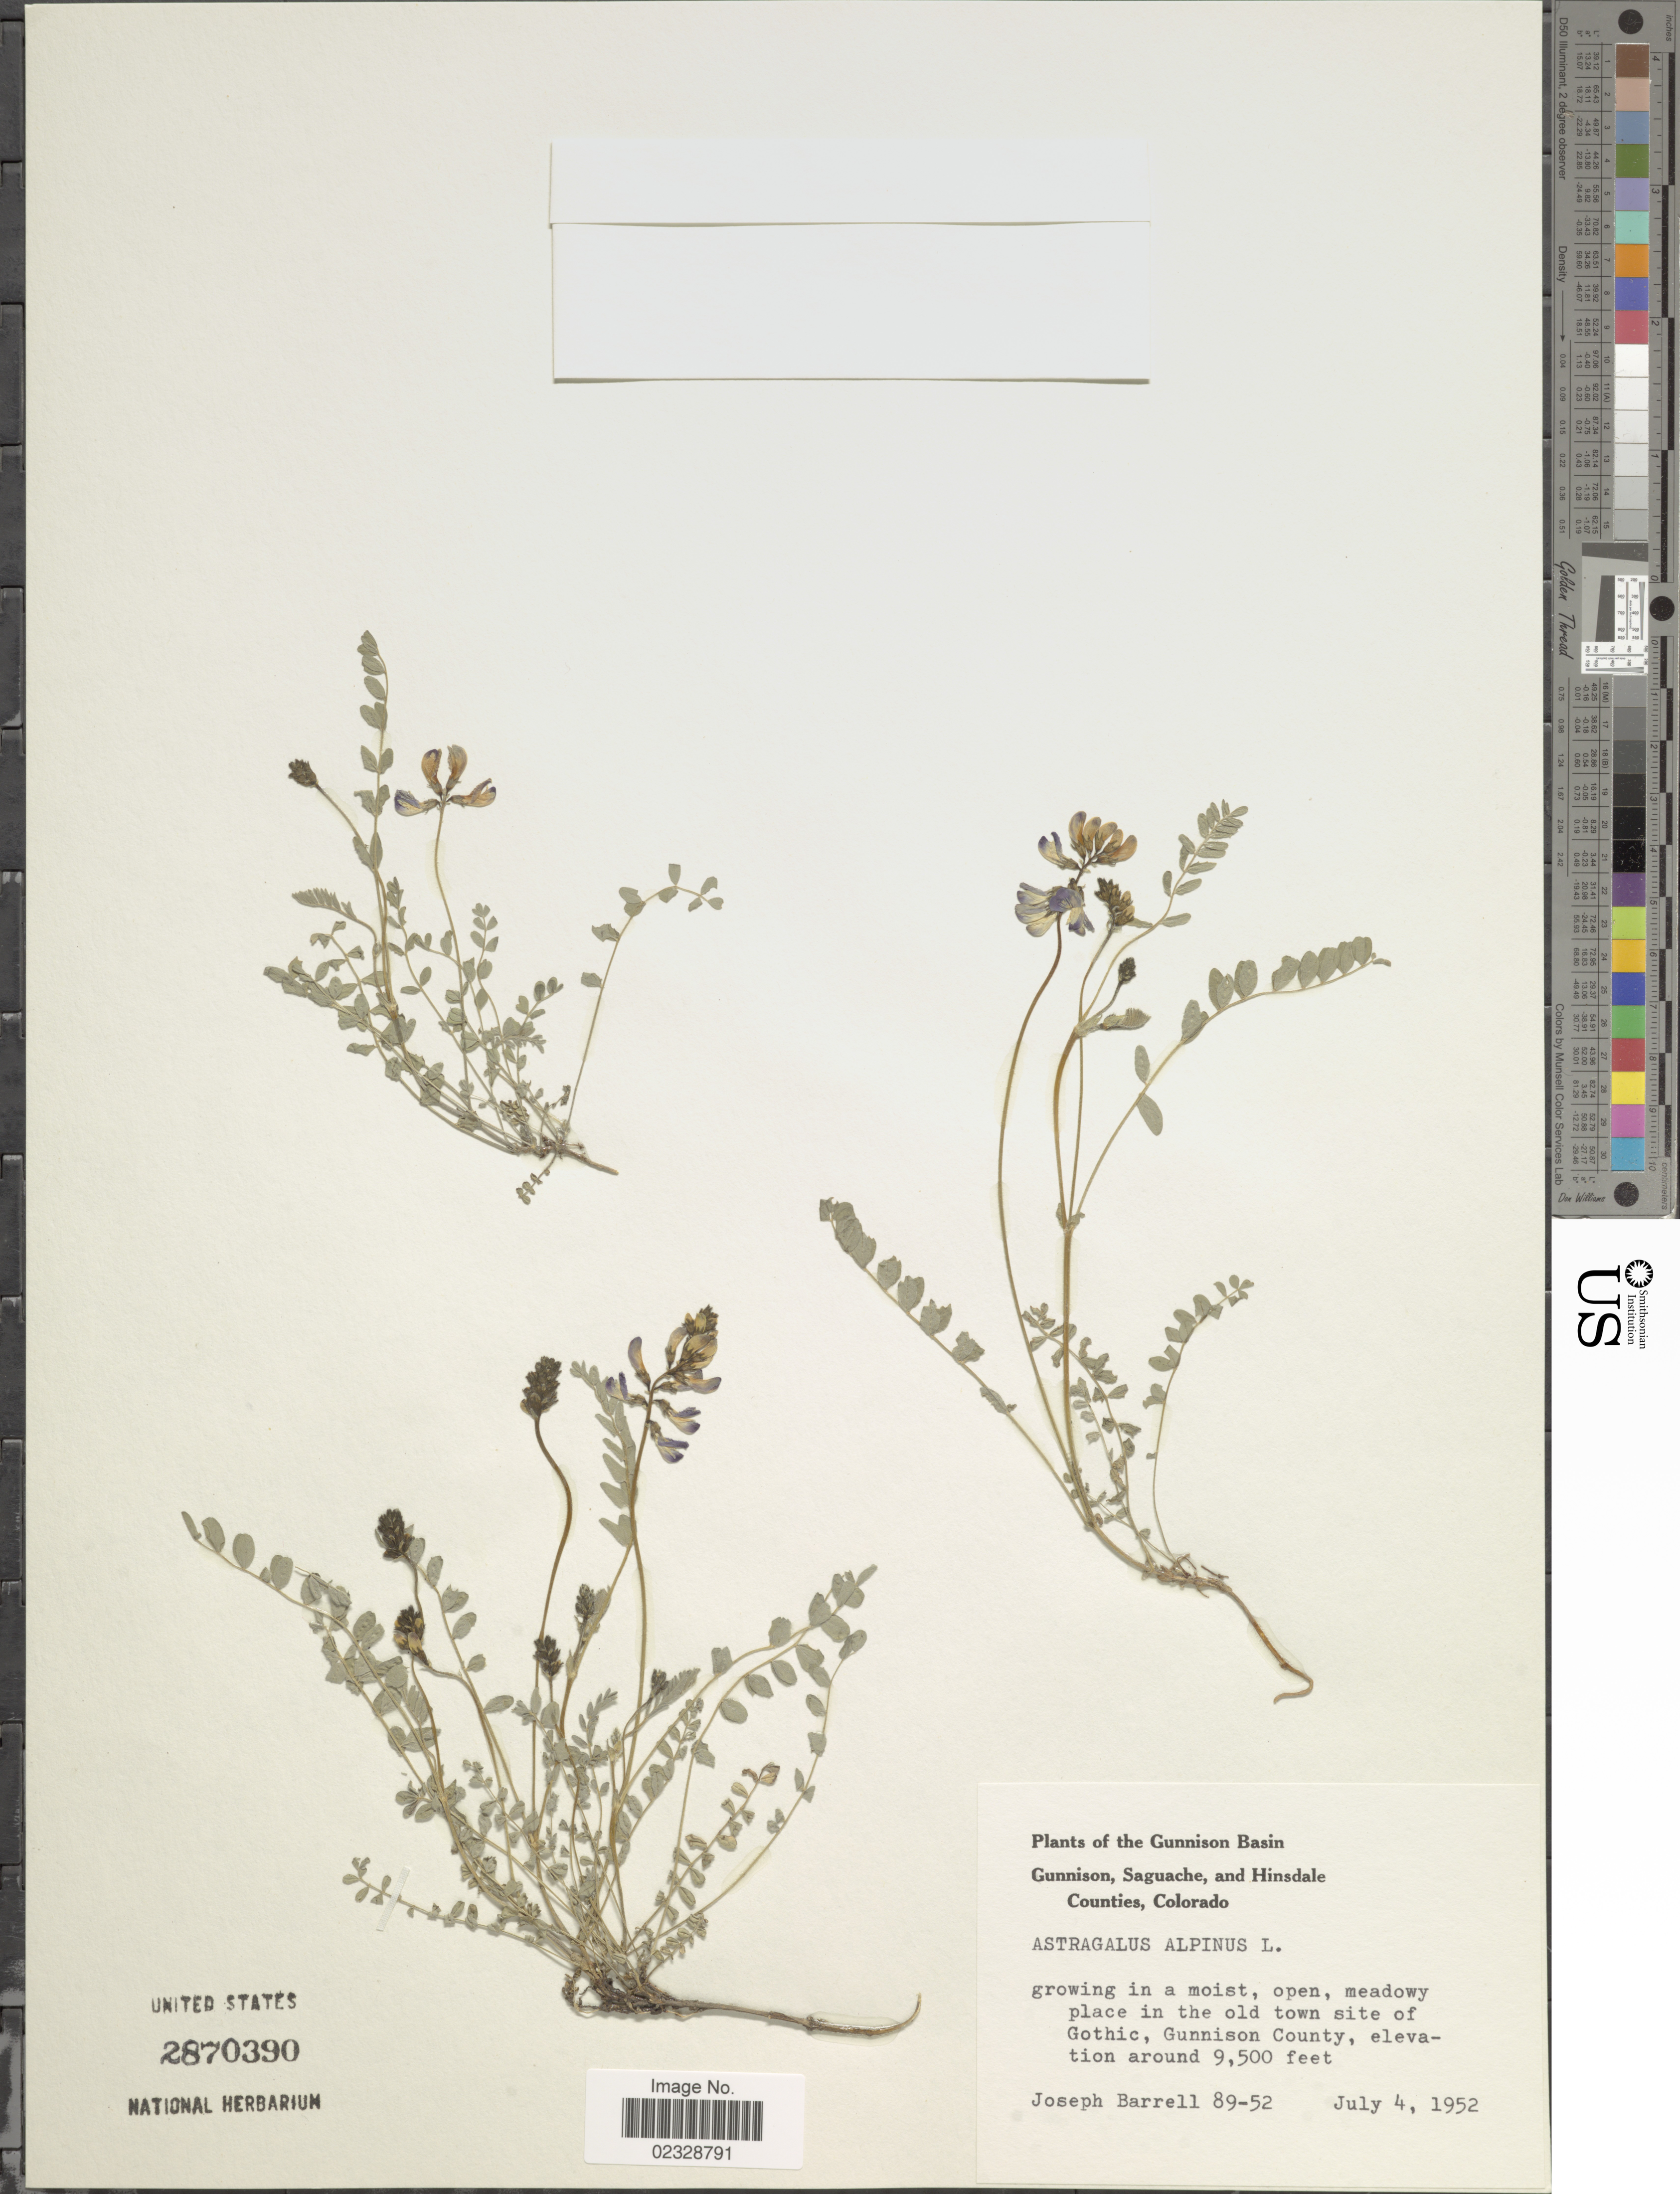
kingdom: Plantae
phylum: Tracheophyta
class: Magnoliopsida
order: Fabales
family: Fabaceae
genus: Astragalus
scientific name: Astragalus alpinus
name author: L.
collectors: J. Barrell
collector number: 89-52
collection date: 1952-07-04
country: United States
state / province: Colorado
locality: Gunnison Basin, Gunnison, Saguache, and Hinsdale Counties, Gothic, Gunnison County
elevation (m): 2896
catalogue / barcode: US 2870390